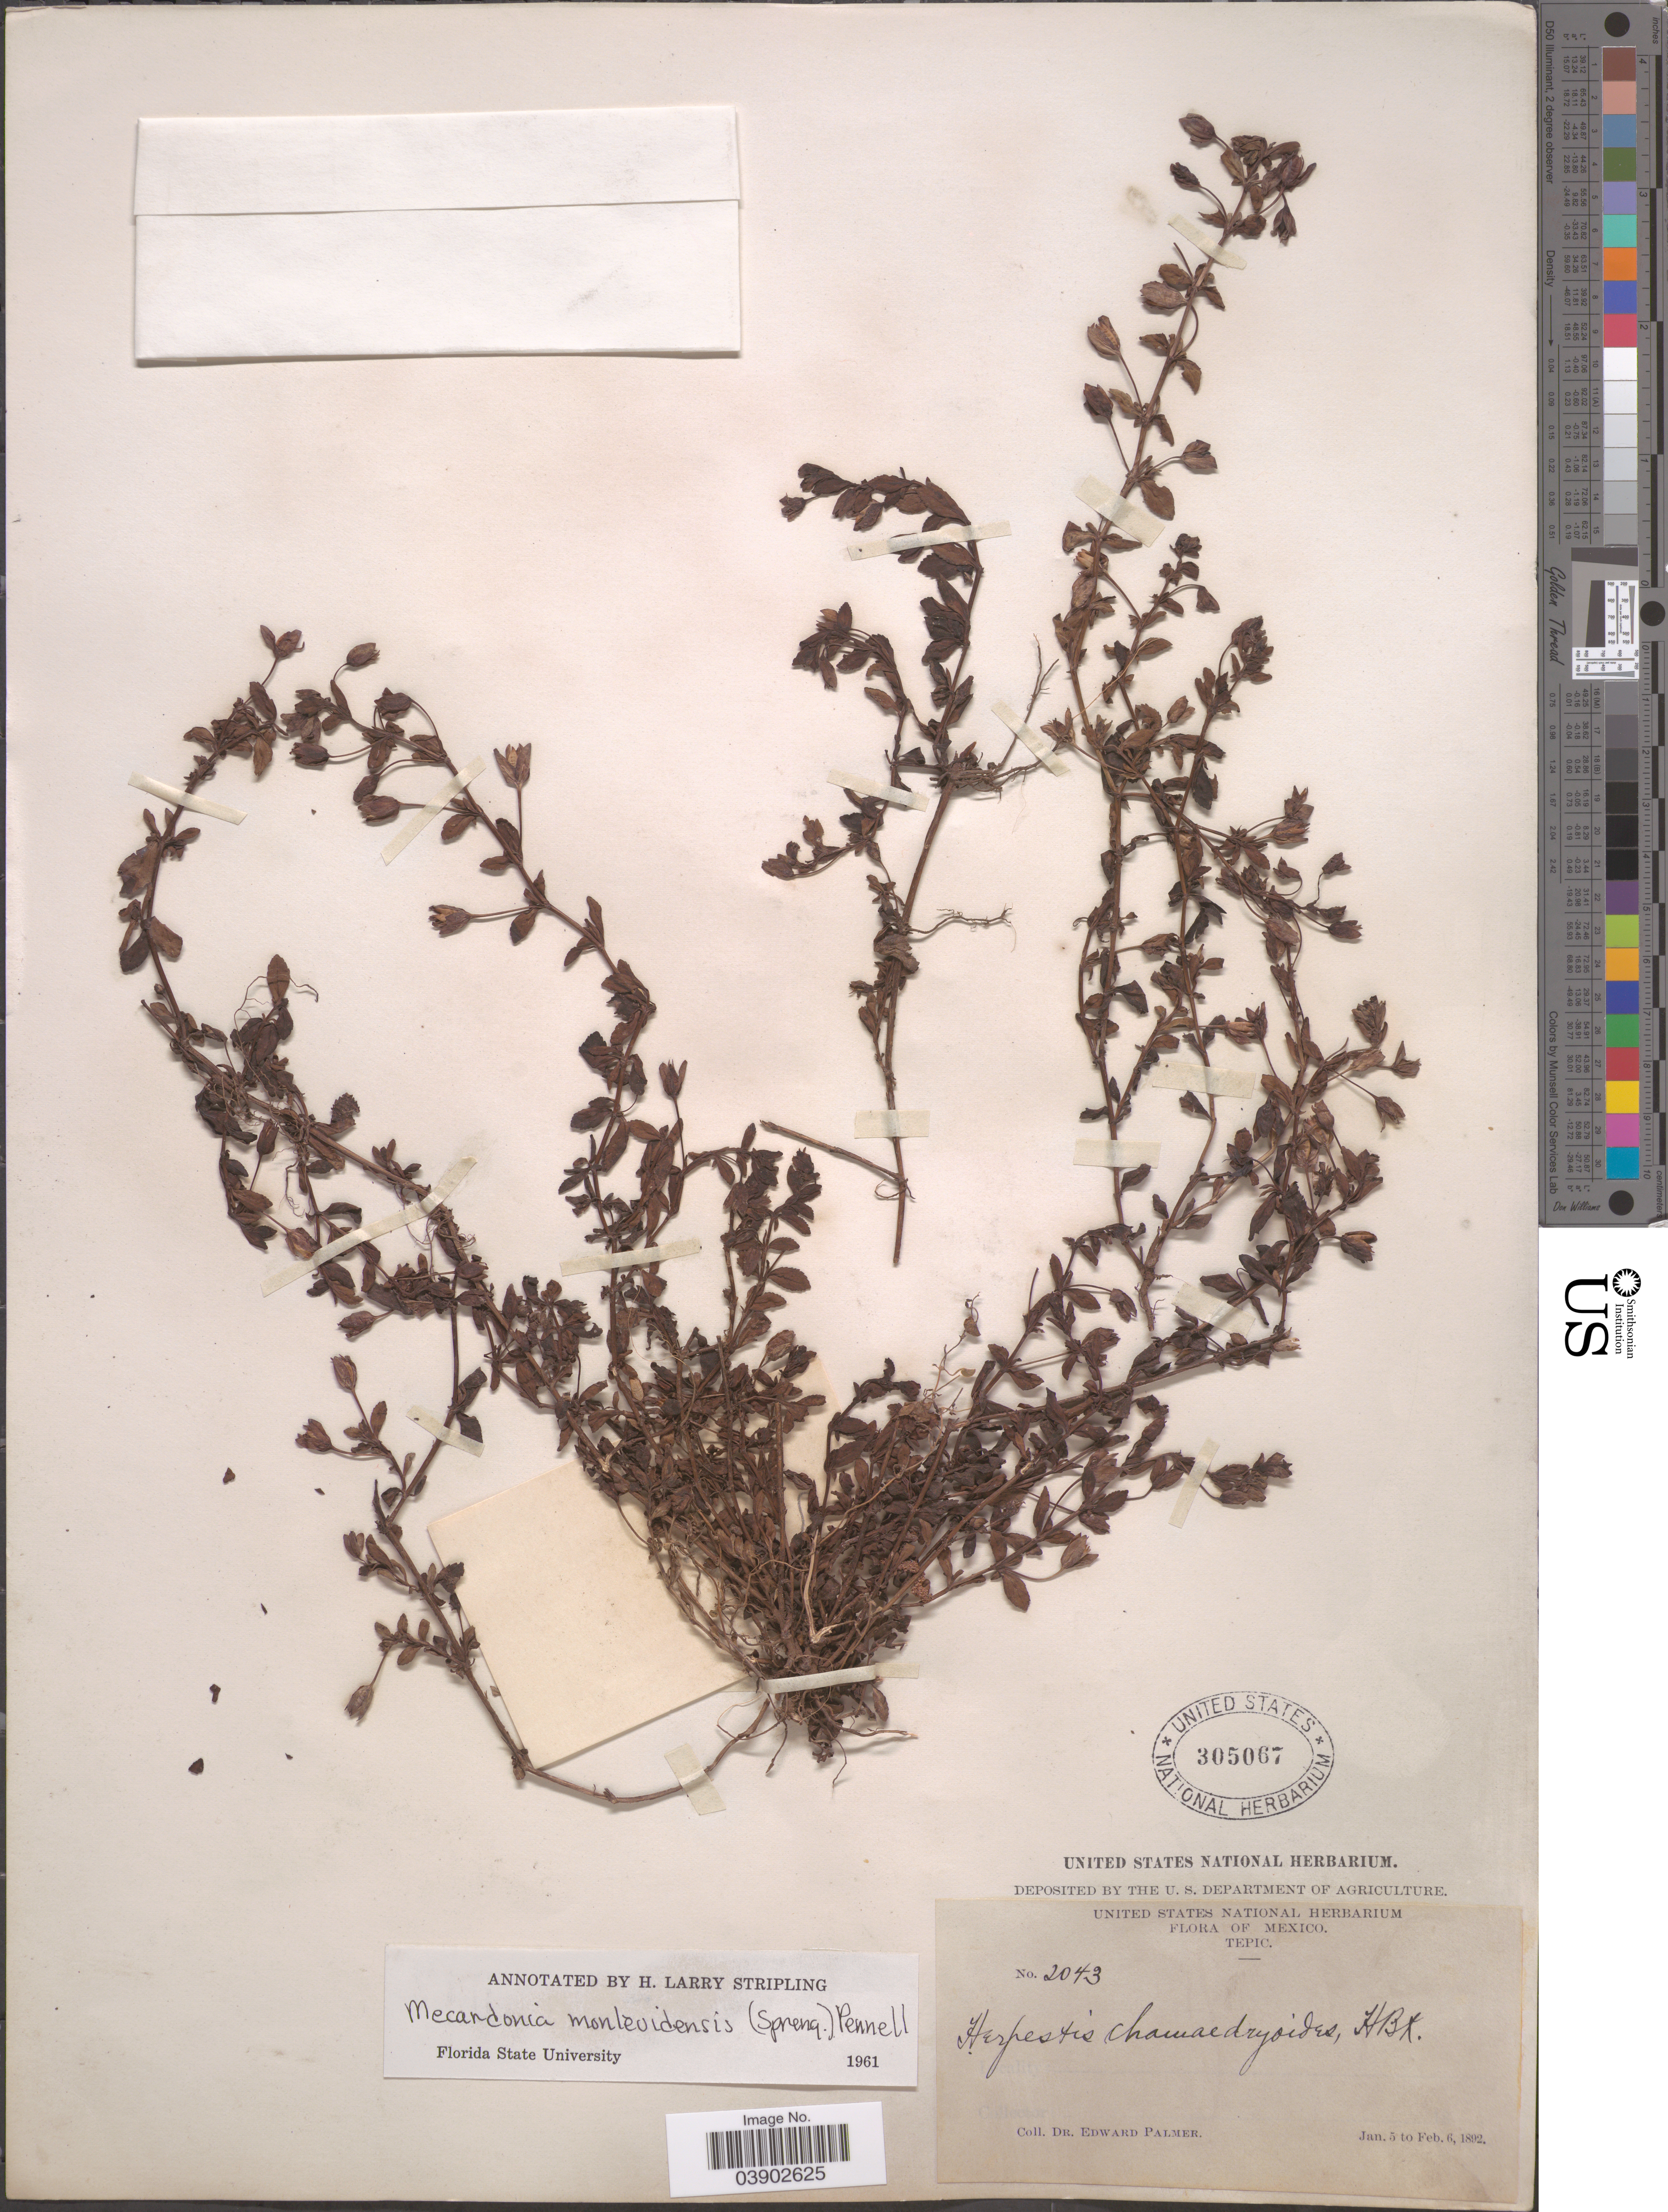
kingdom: Plantae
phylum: Tracheophyta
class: Magnoliopsida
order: Lamiales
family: Plantaginaceae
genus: Mecardonia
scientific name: Mecardonia procumbens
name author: (Mill.) Small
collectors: E. Palmer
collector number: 2043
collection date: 1892-01-05/1892-02-06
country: Mexico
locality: Tepic.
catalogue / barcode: US 305067